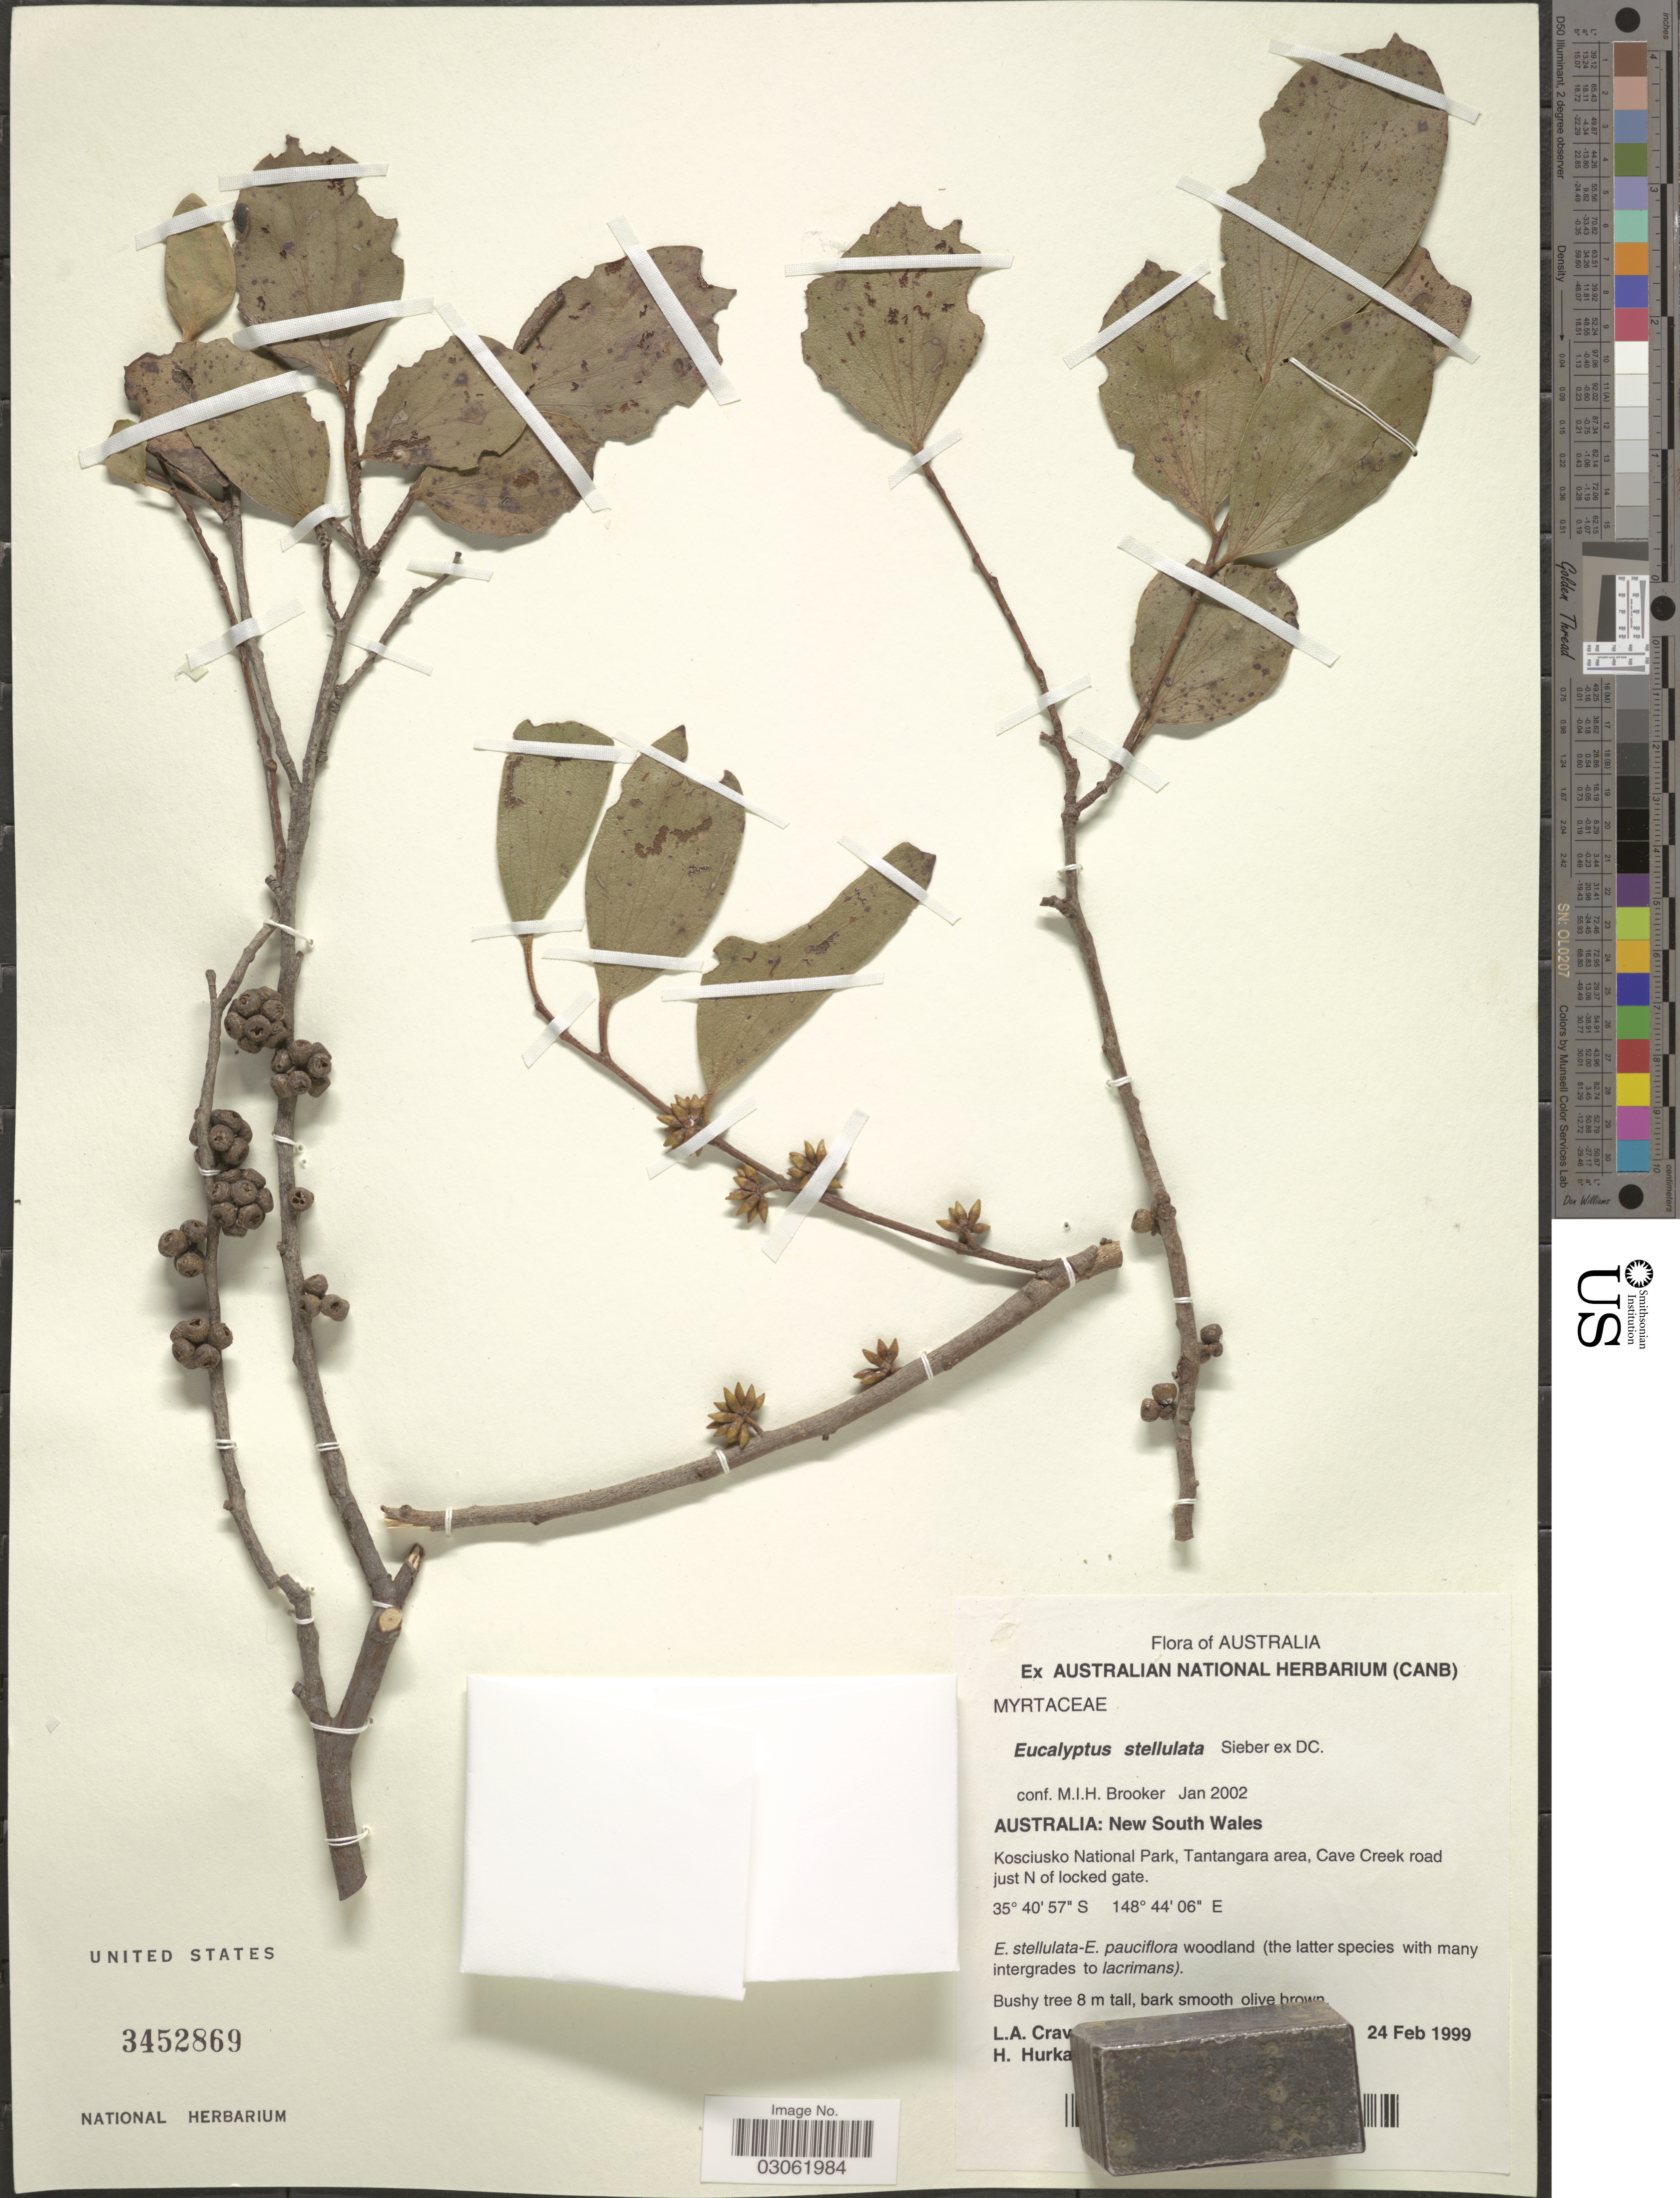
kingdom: Plantae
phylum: Tracheophyta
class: Magnoliopsida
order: Myrtales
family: Myrtaceae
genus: Eucalyptus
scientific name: Eucalyptus stellulata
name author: Sieber ex DC.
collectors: L. A. Craven & H. Hurka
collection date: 1999-02-24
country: Australia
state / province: New South Wales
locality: Kosciusko National Park, Tantangara area, Cave Creek road just N of locked gate.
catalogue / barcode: US 3452869